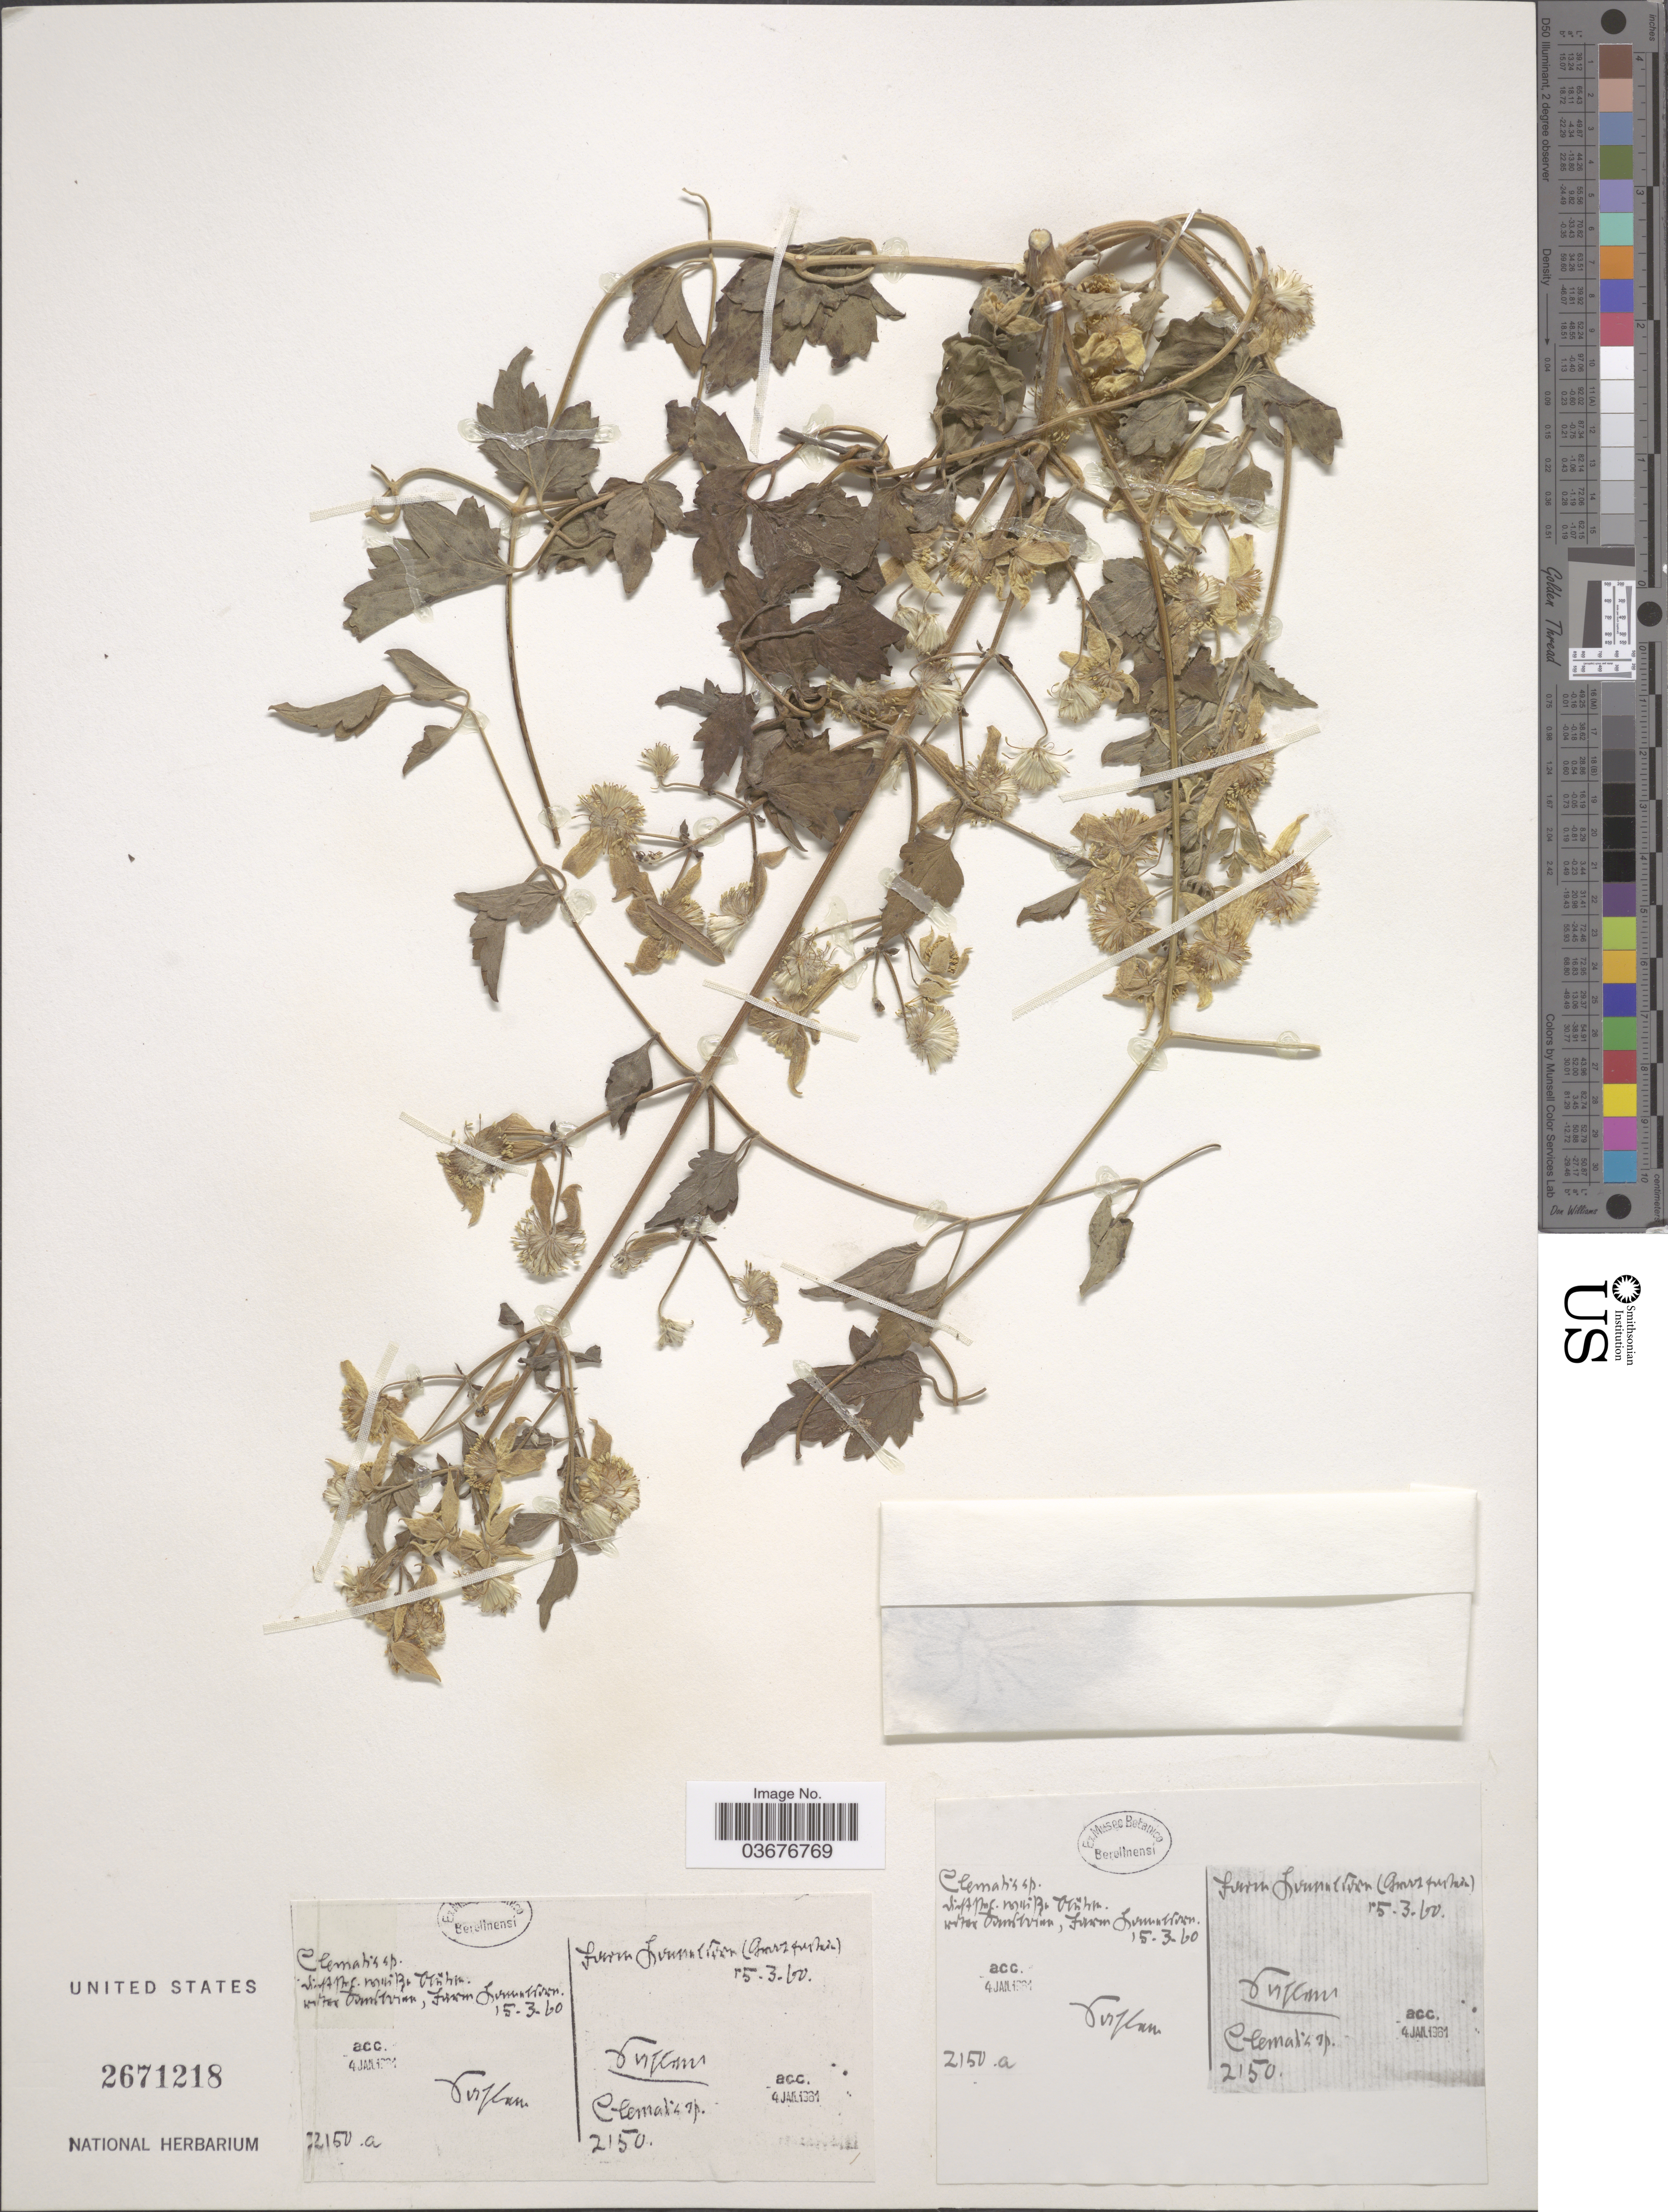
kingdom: Plantae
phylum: Tracheophyta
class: Magnoliopsida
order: Ranunculales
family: Ranunculaceae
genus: Clematis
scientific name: Clematis sp.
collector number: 2150a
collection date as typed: Transcribed d/m/y: 15/3/60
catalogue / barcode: US 2671218